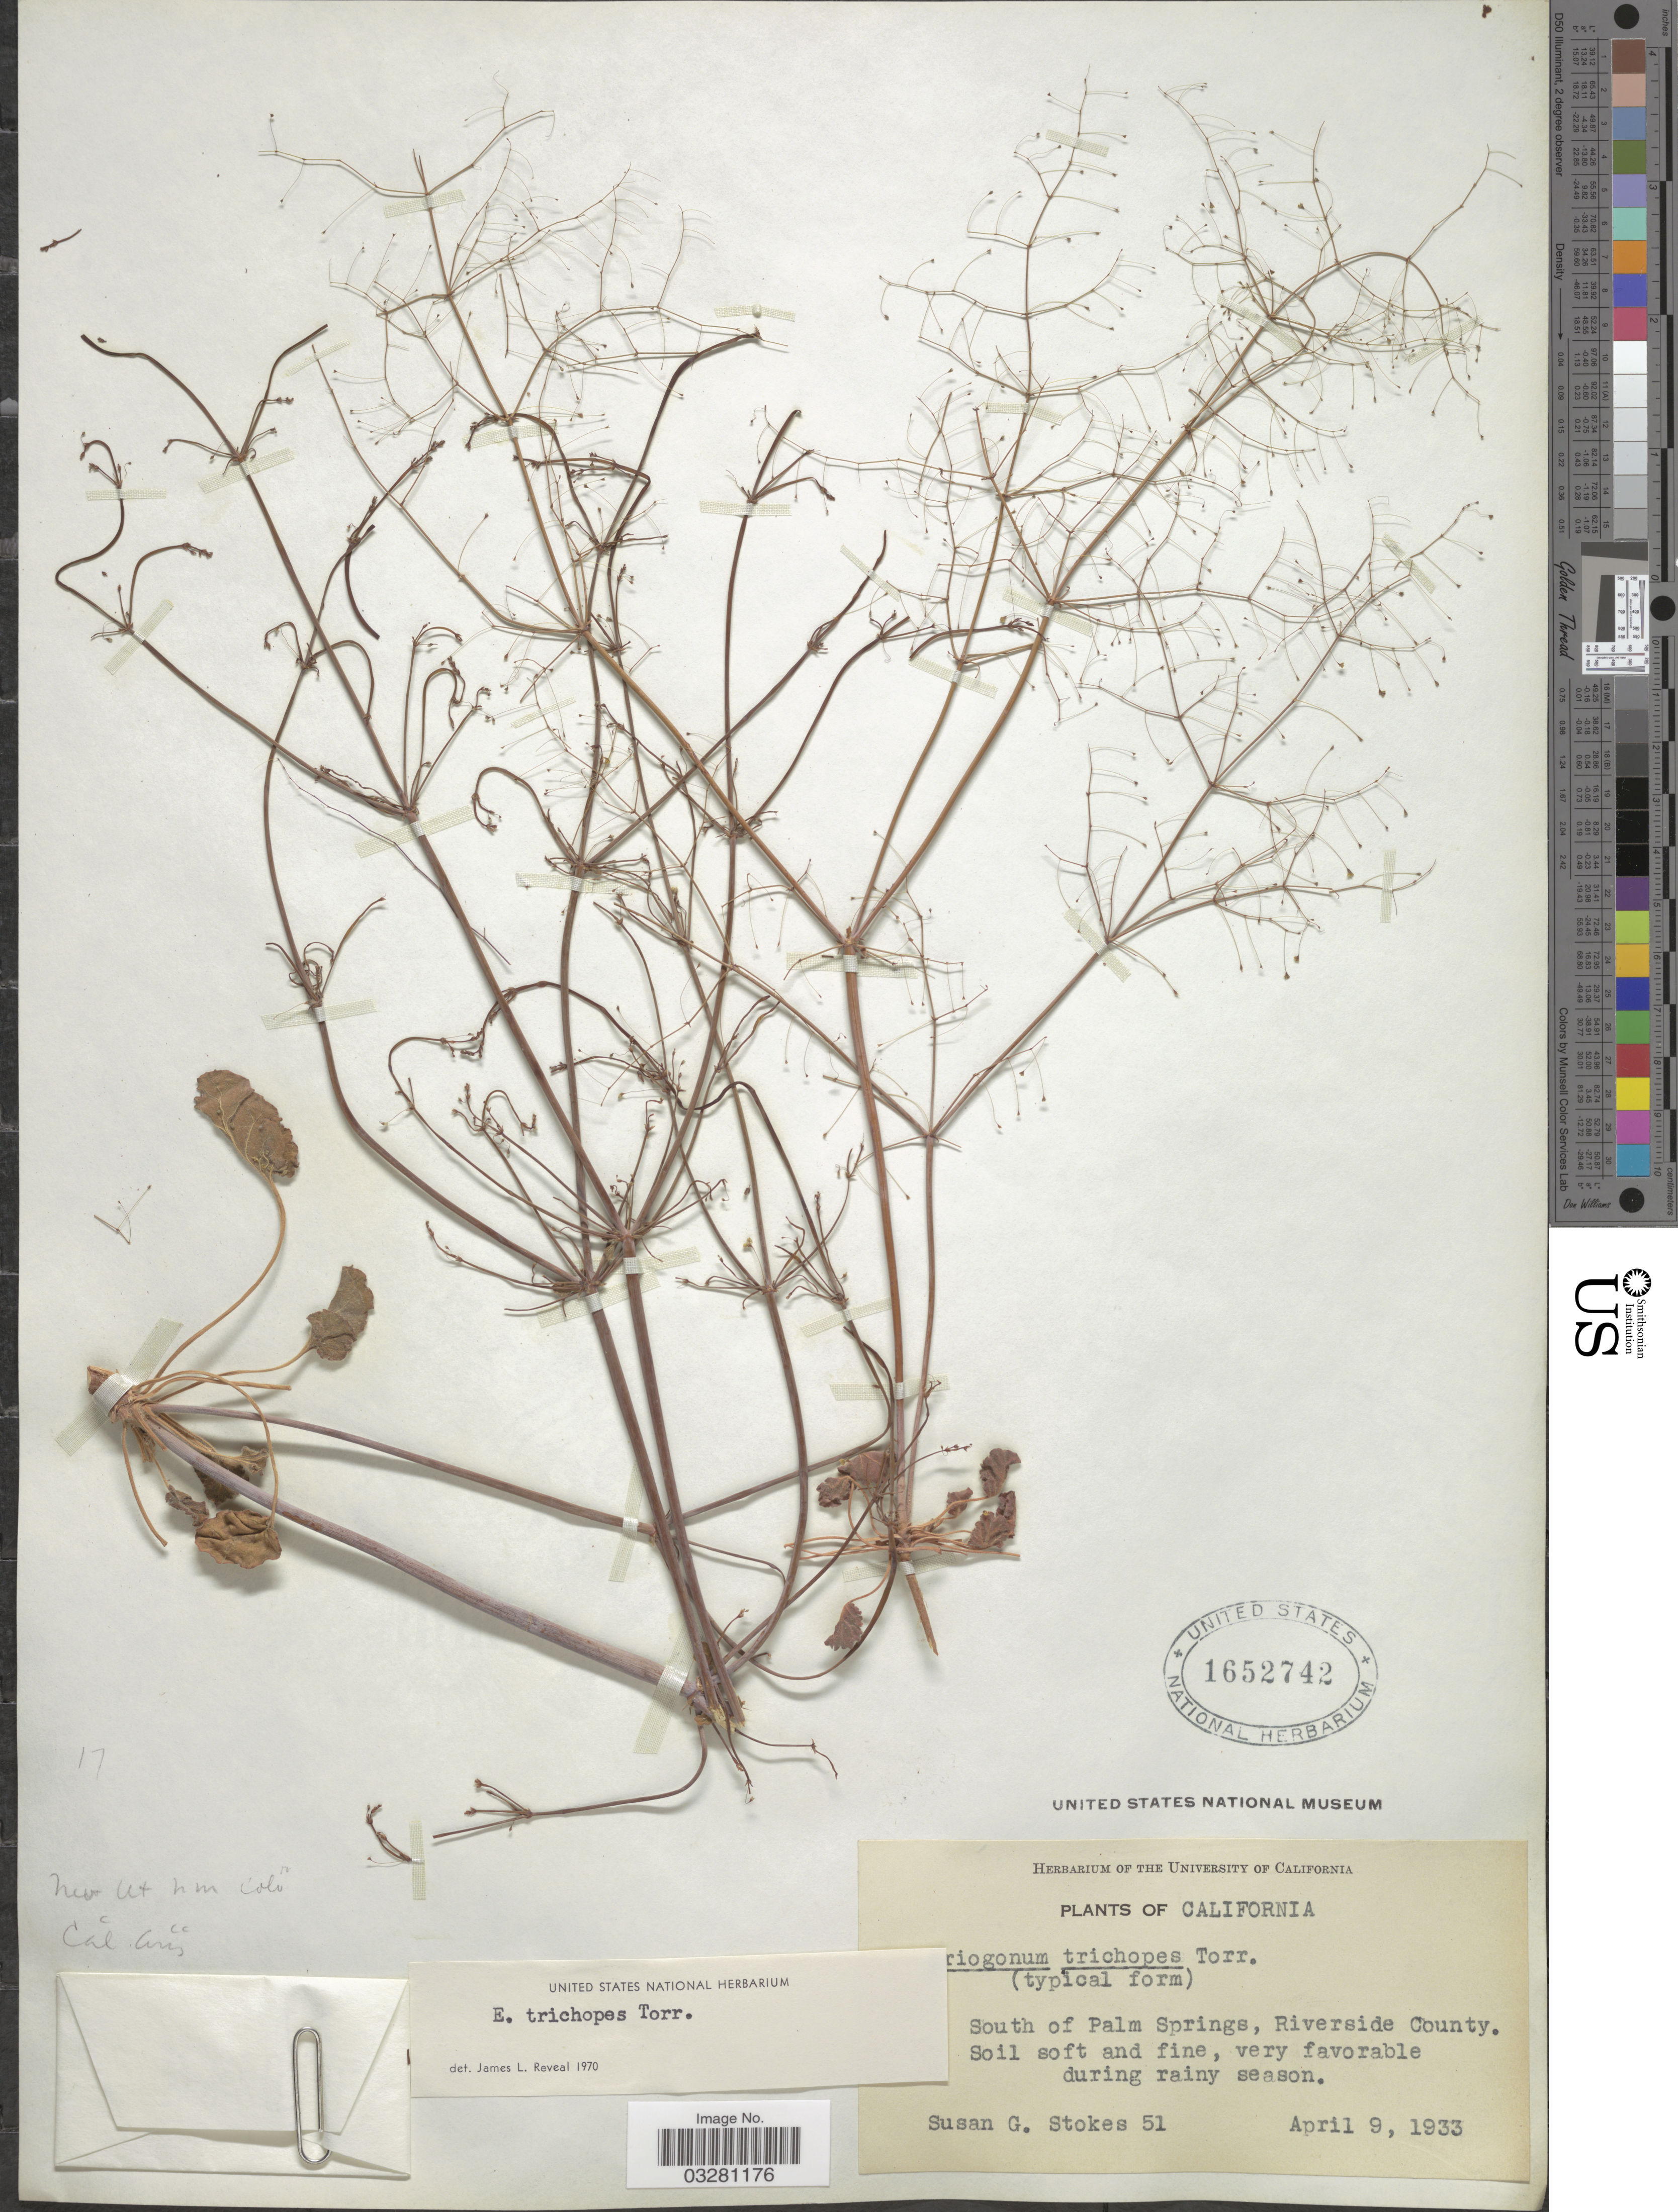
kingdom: Plantae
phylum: Tracheophyta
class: Magnoliopsida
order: Caryophyllales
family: Polygonaceae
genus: Eriogonum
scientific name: Eriogonum trichopes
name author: Torr.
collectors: S. G. Stokes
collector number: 51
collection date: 1933-04-09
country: United States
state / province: California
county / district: Riverside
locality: South of Palm Springs, Riverside County.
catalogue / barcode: US 1652742